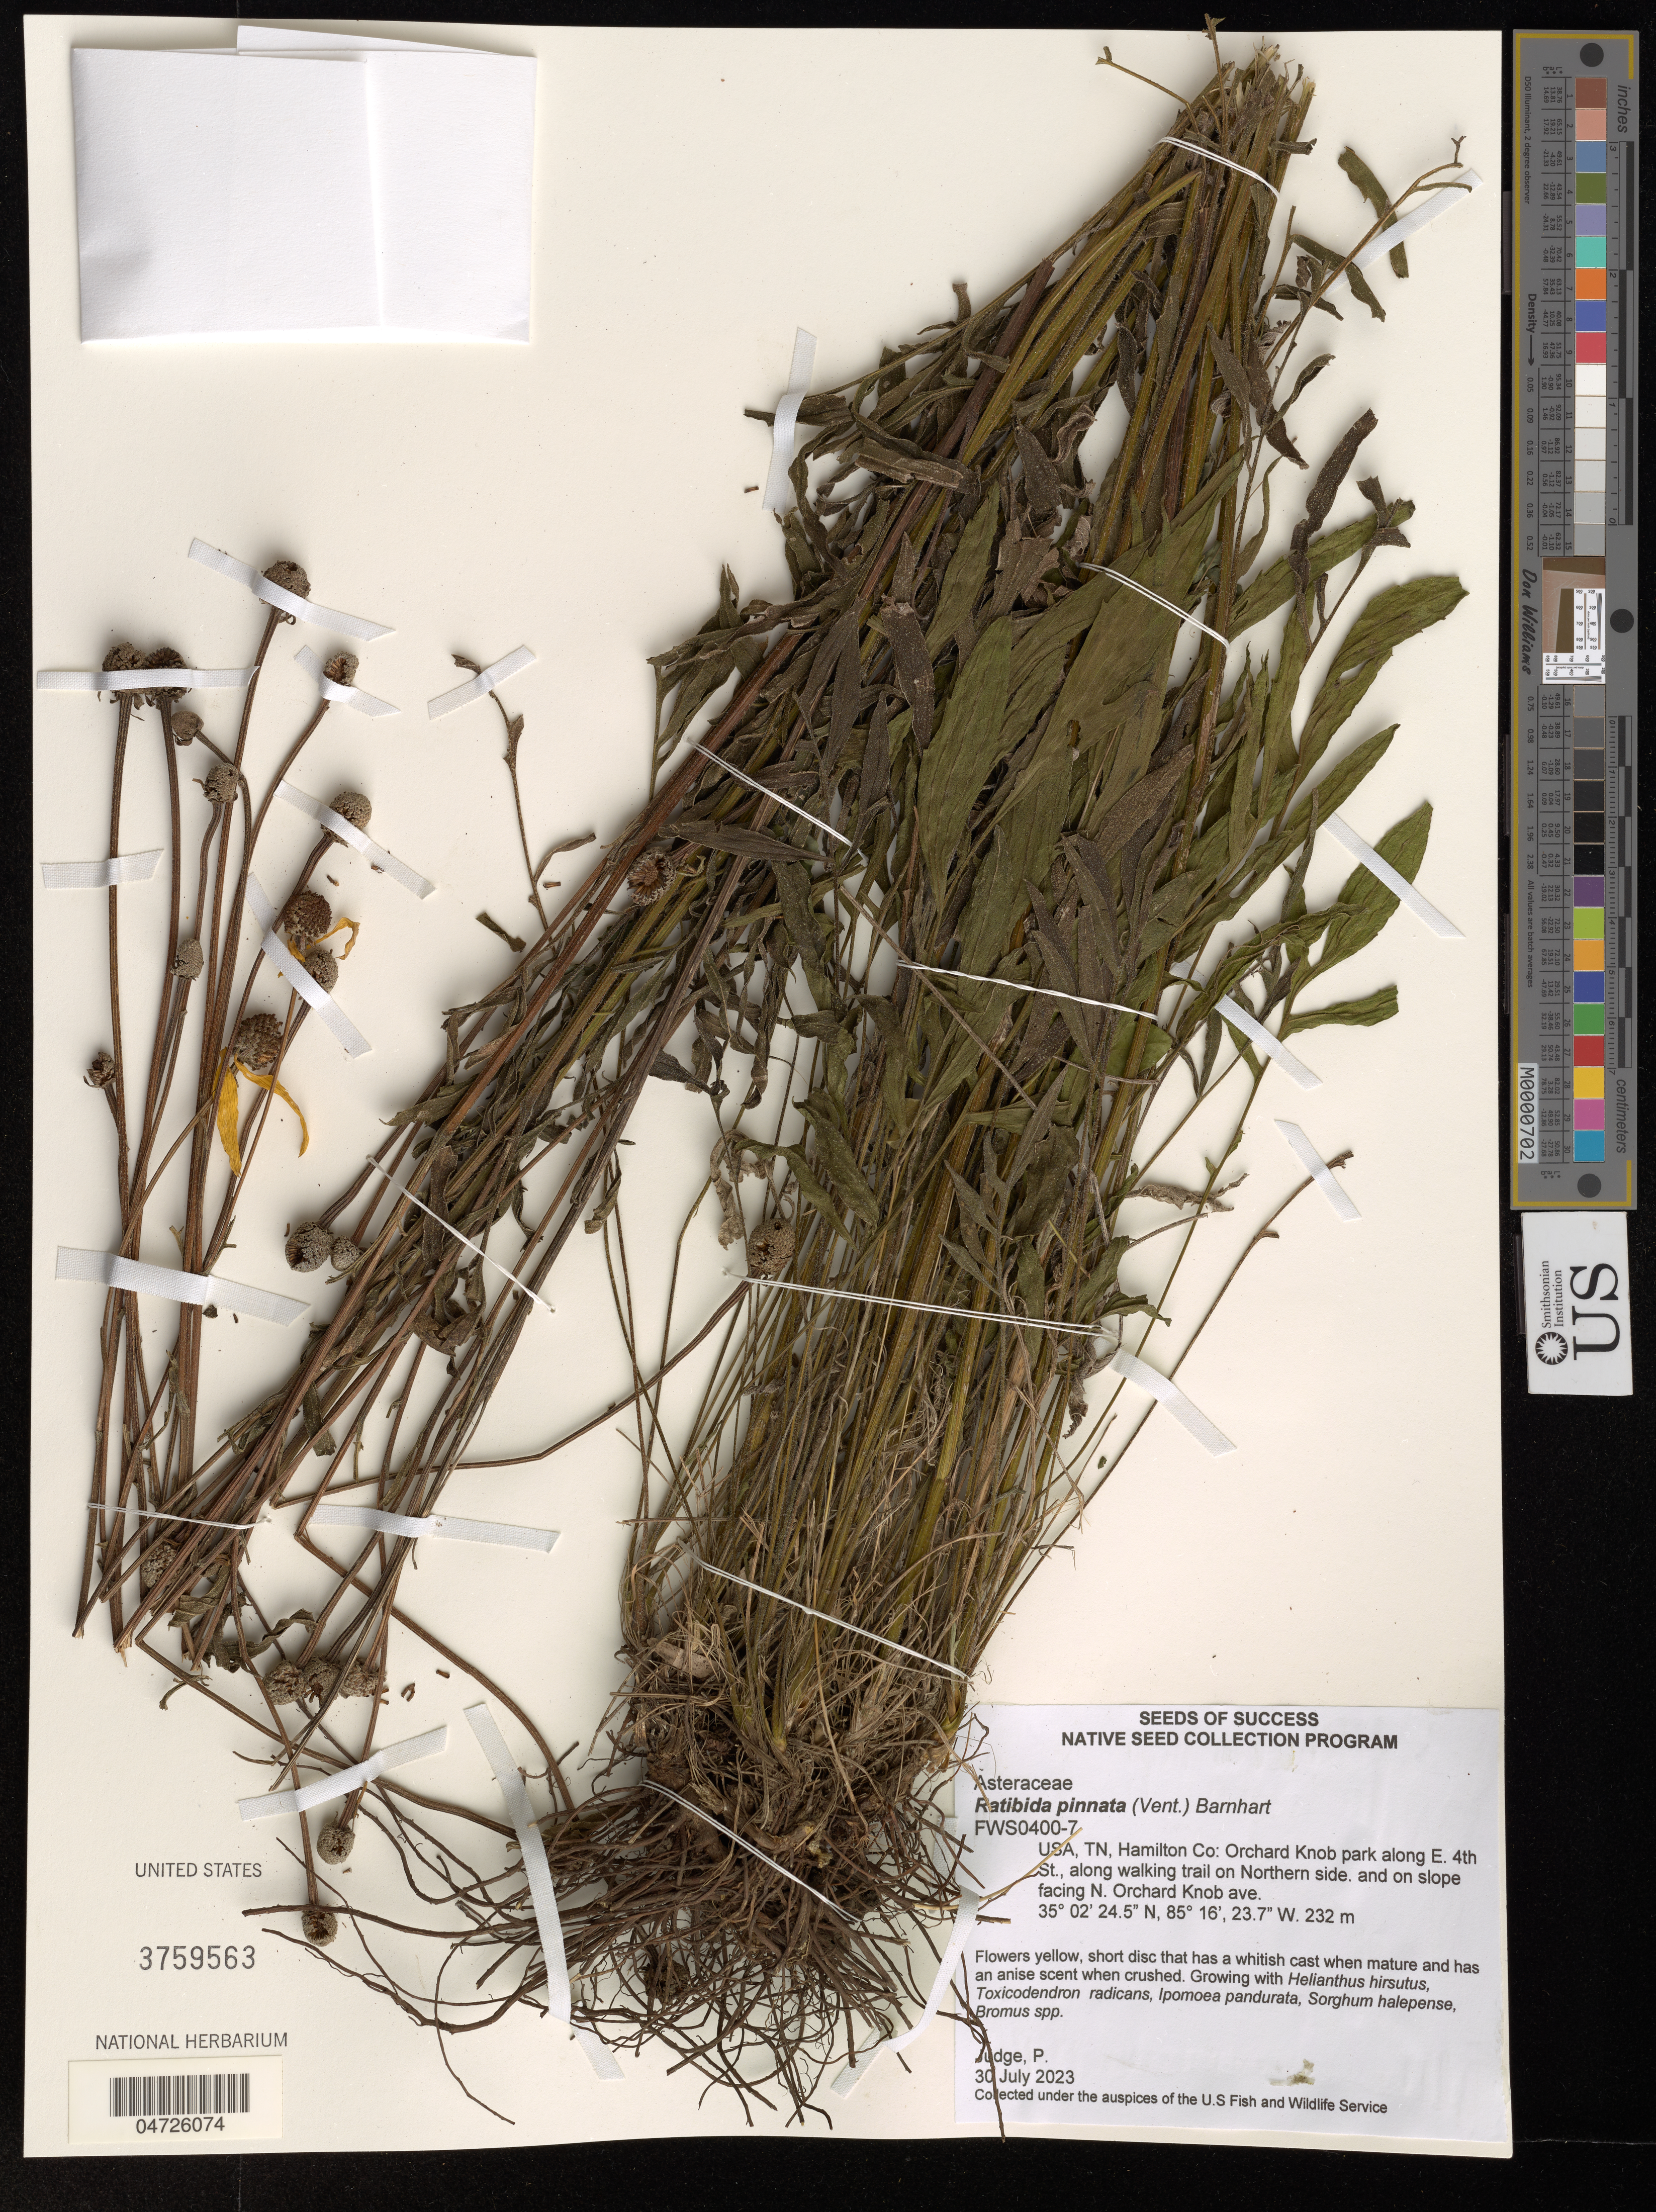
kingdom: Plantae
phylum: Tracheophyta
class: Magnoliopsida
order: Asterales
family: Asteraceae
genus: Ratibida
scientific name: Ratibida pinnata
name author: (Vent.) Barnhart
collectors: P. Judge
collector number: FWS0400-7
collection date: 2023-07-30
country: United States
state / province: Tennessee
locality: Hamilton Co: Orchard Knob park along E. 4th St., along walking trail on Northern side and on slope facing N. Orchard Knob ave.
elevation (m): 232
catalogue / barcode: US 3759563